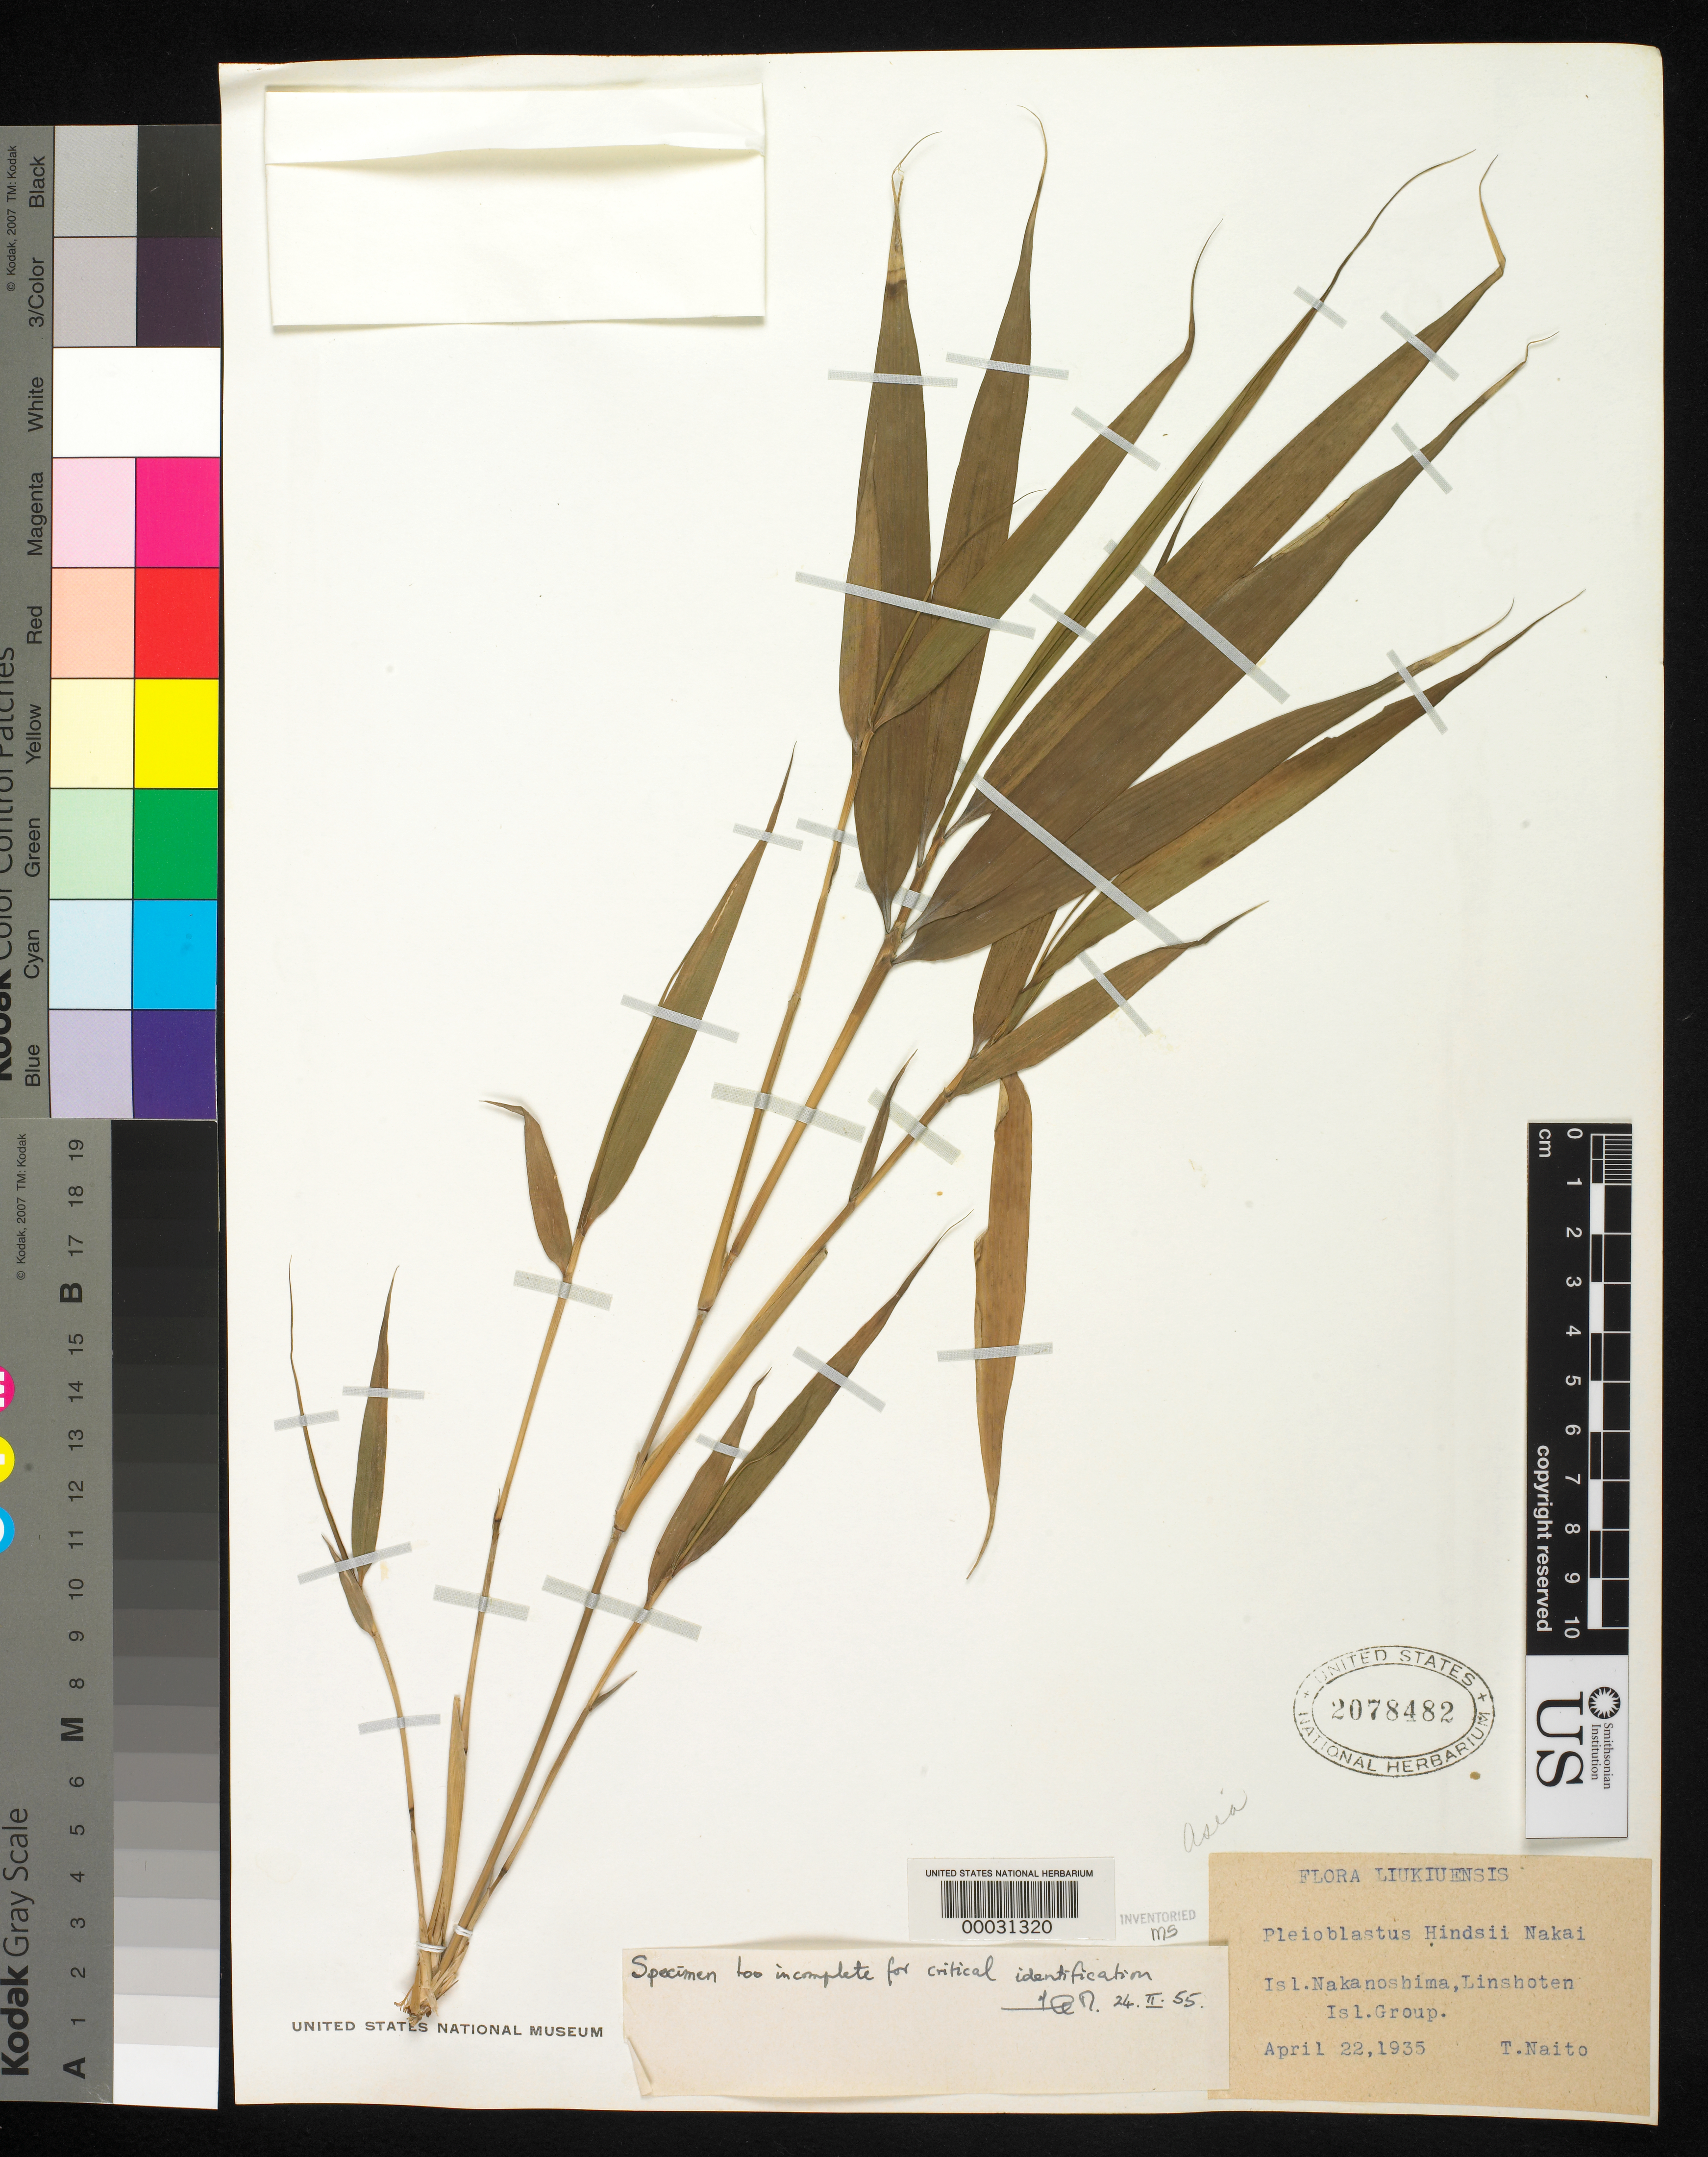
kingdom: Plantae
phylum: Tracheophyta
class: Liliopsida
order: Poales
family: Poaceae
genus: Pseudosasa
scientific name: Pseudosasa hindsii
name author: (Munro) S.L. Chen & G.Y. Sheng ex T.G. Liang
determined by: Poaceae Reorganization Project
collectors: T. Naito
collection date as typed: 22 Apr 1935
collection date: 1935-04-22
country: Japan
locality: Nakanoshima, linshoten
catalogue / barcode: US 2078482